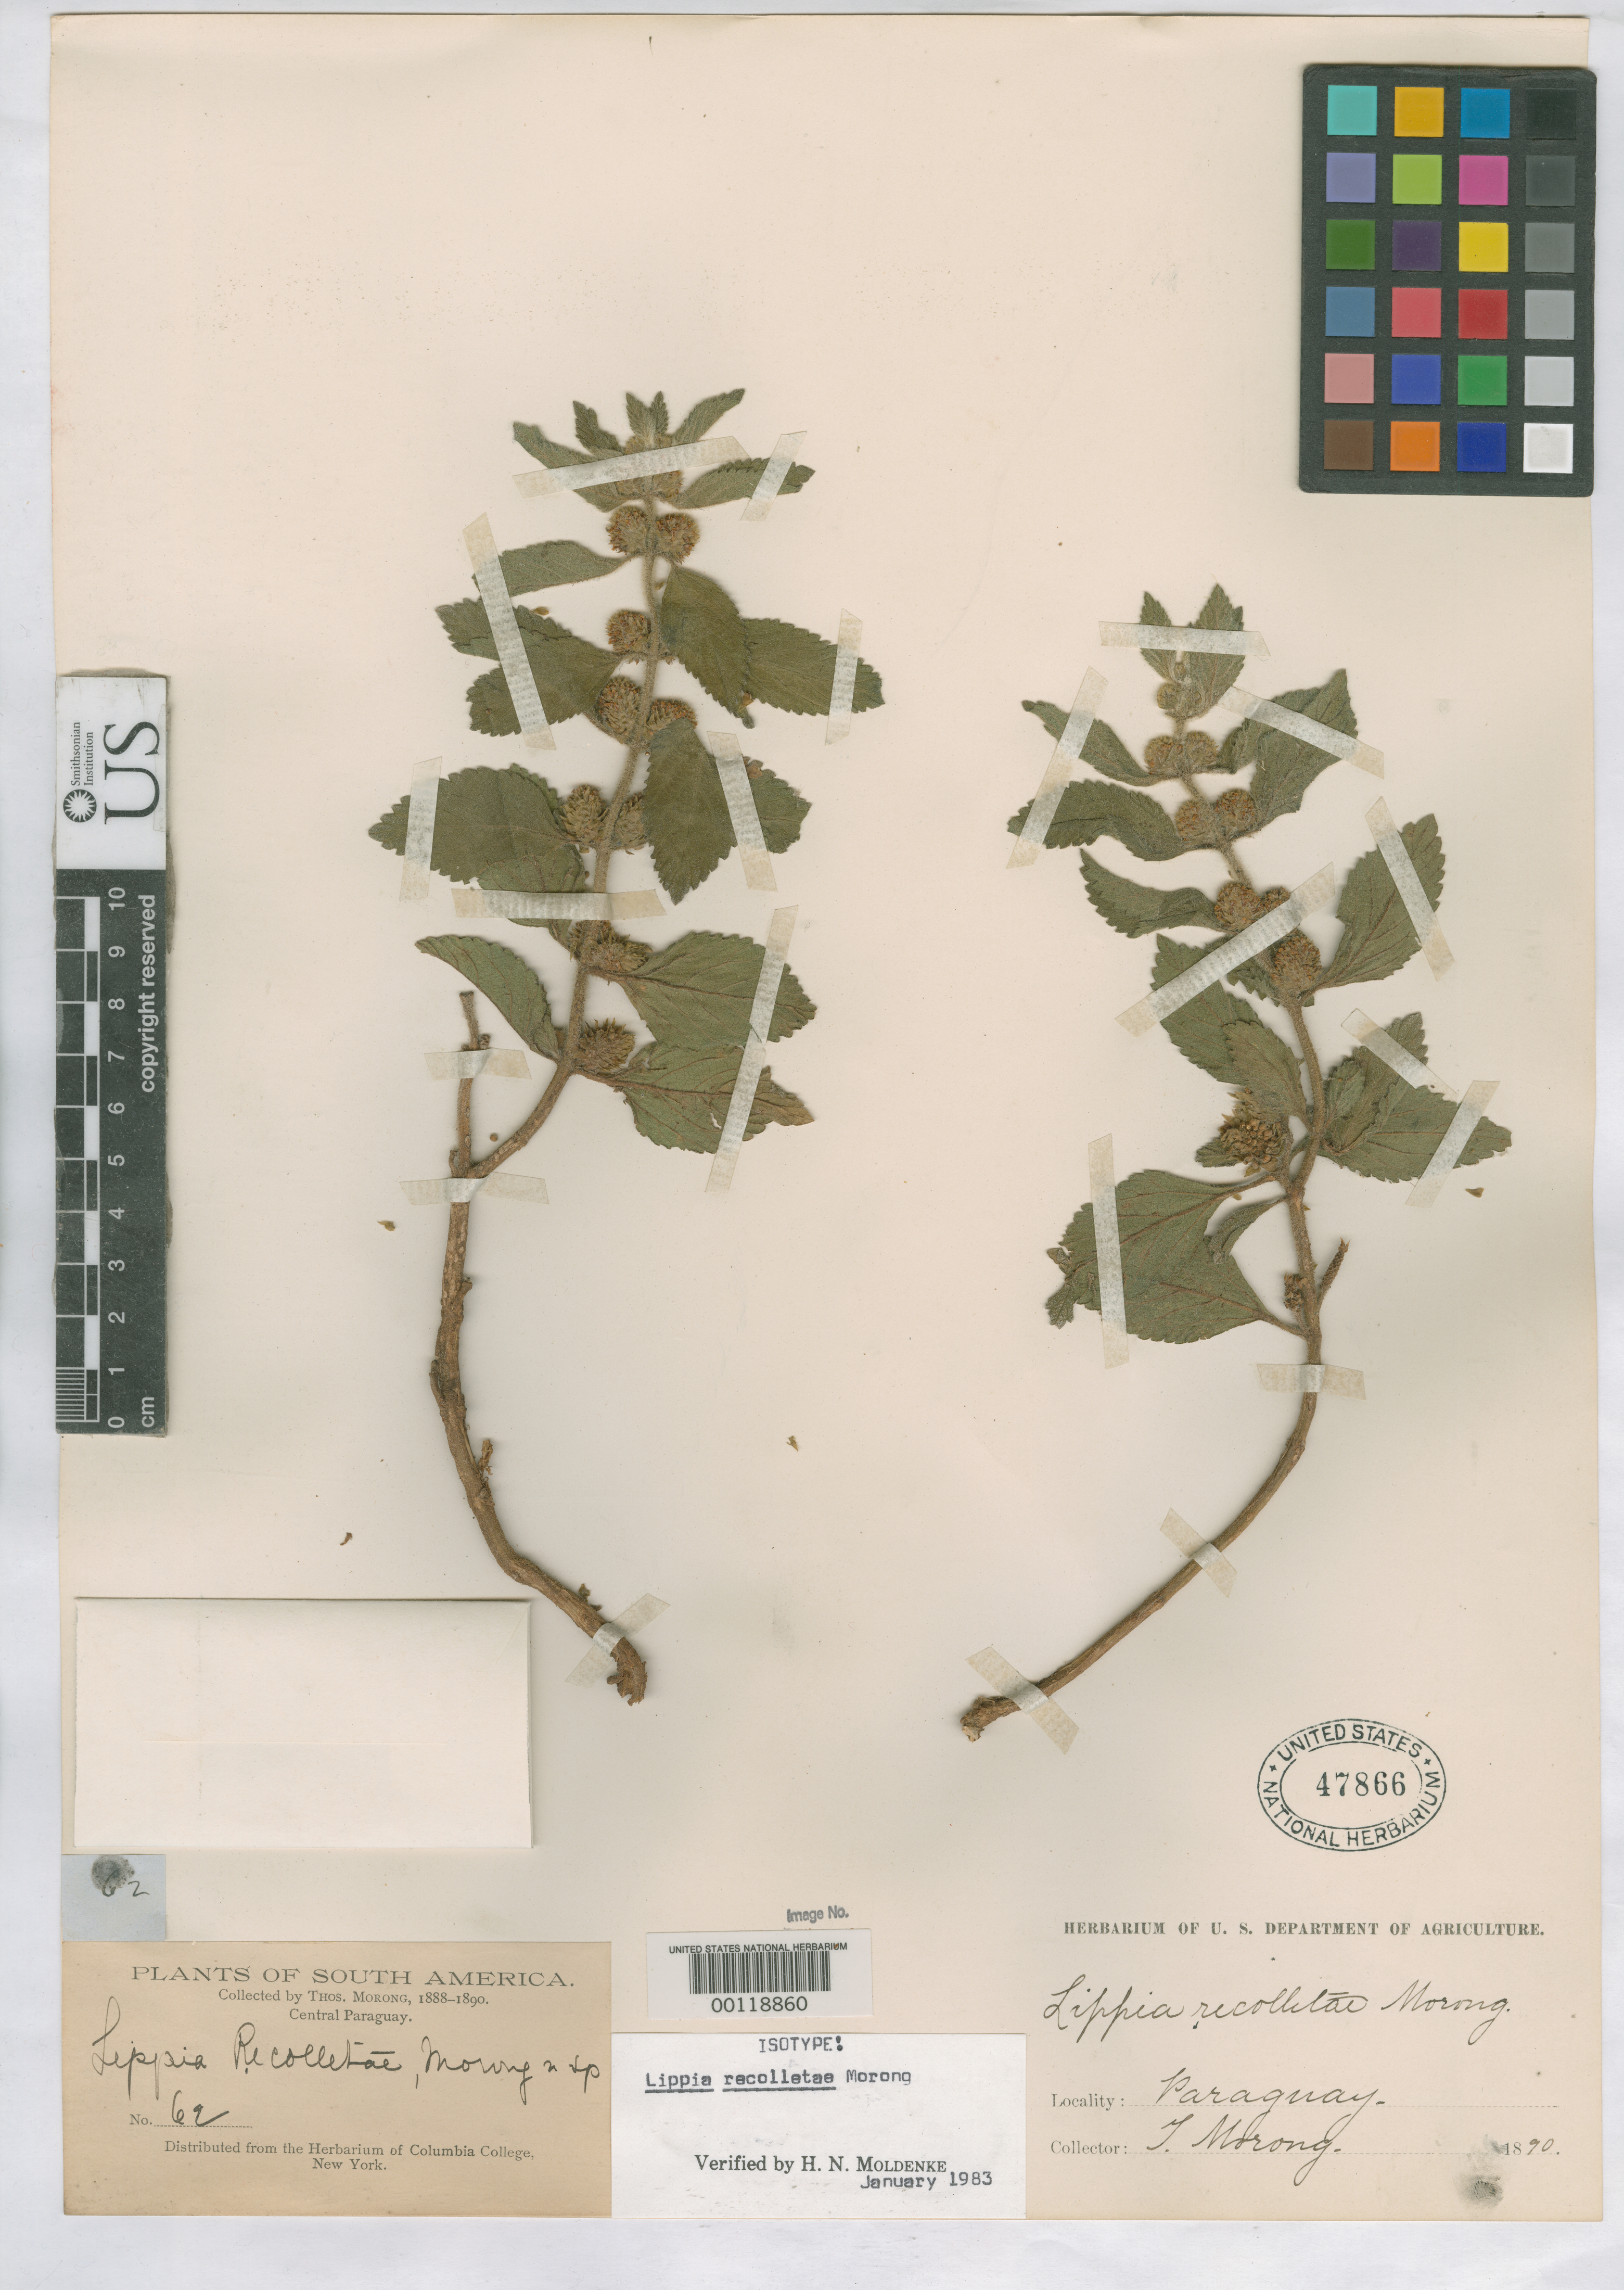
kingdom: Plantae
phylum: Tracheophyta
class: Magnoliopsida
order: Lamiales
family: Verbenaceae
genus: Lippia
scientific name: Lippia recolletae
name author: Morong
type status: Isotype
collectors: T. Morong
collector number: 62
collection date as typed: Oct 1888 to -- Nov 1890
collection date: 1888-10/1890-11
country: Paraguay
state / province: Central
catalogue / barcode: US 47866